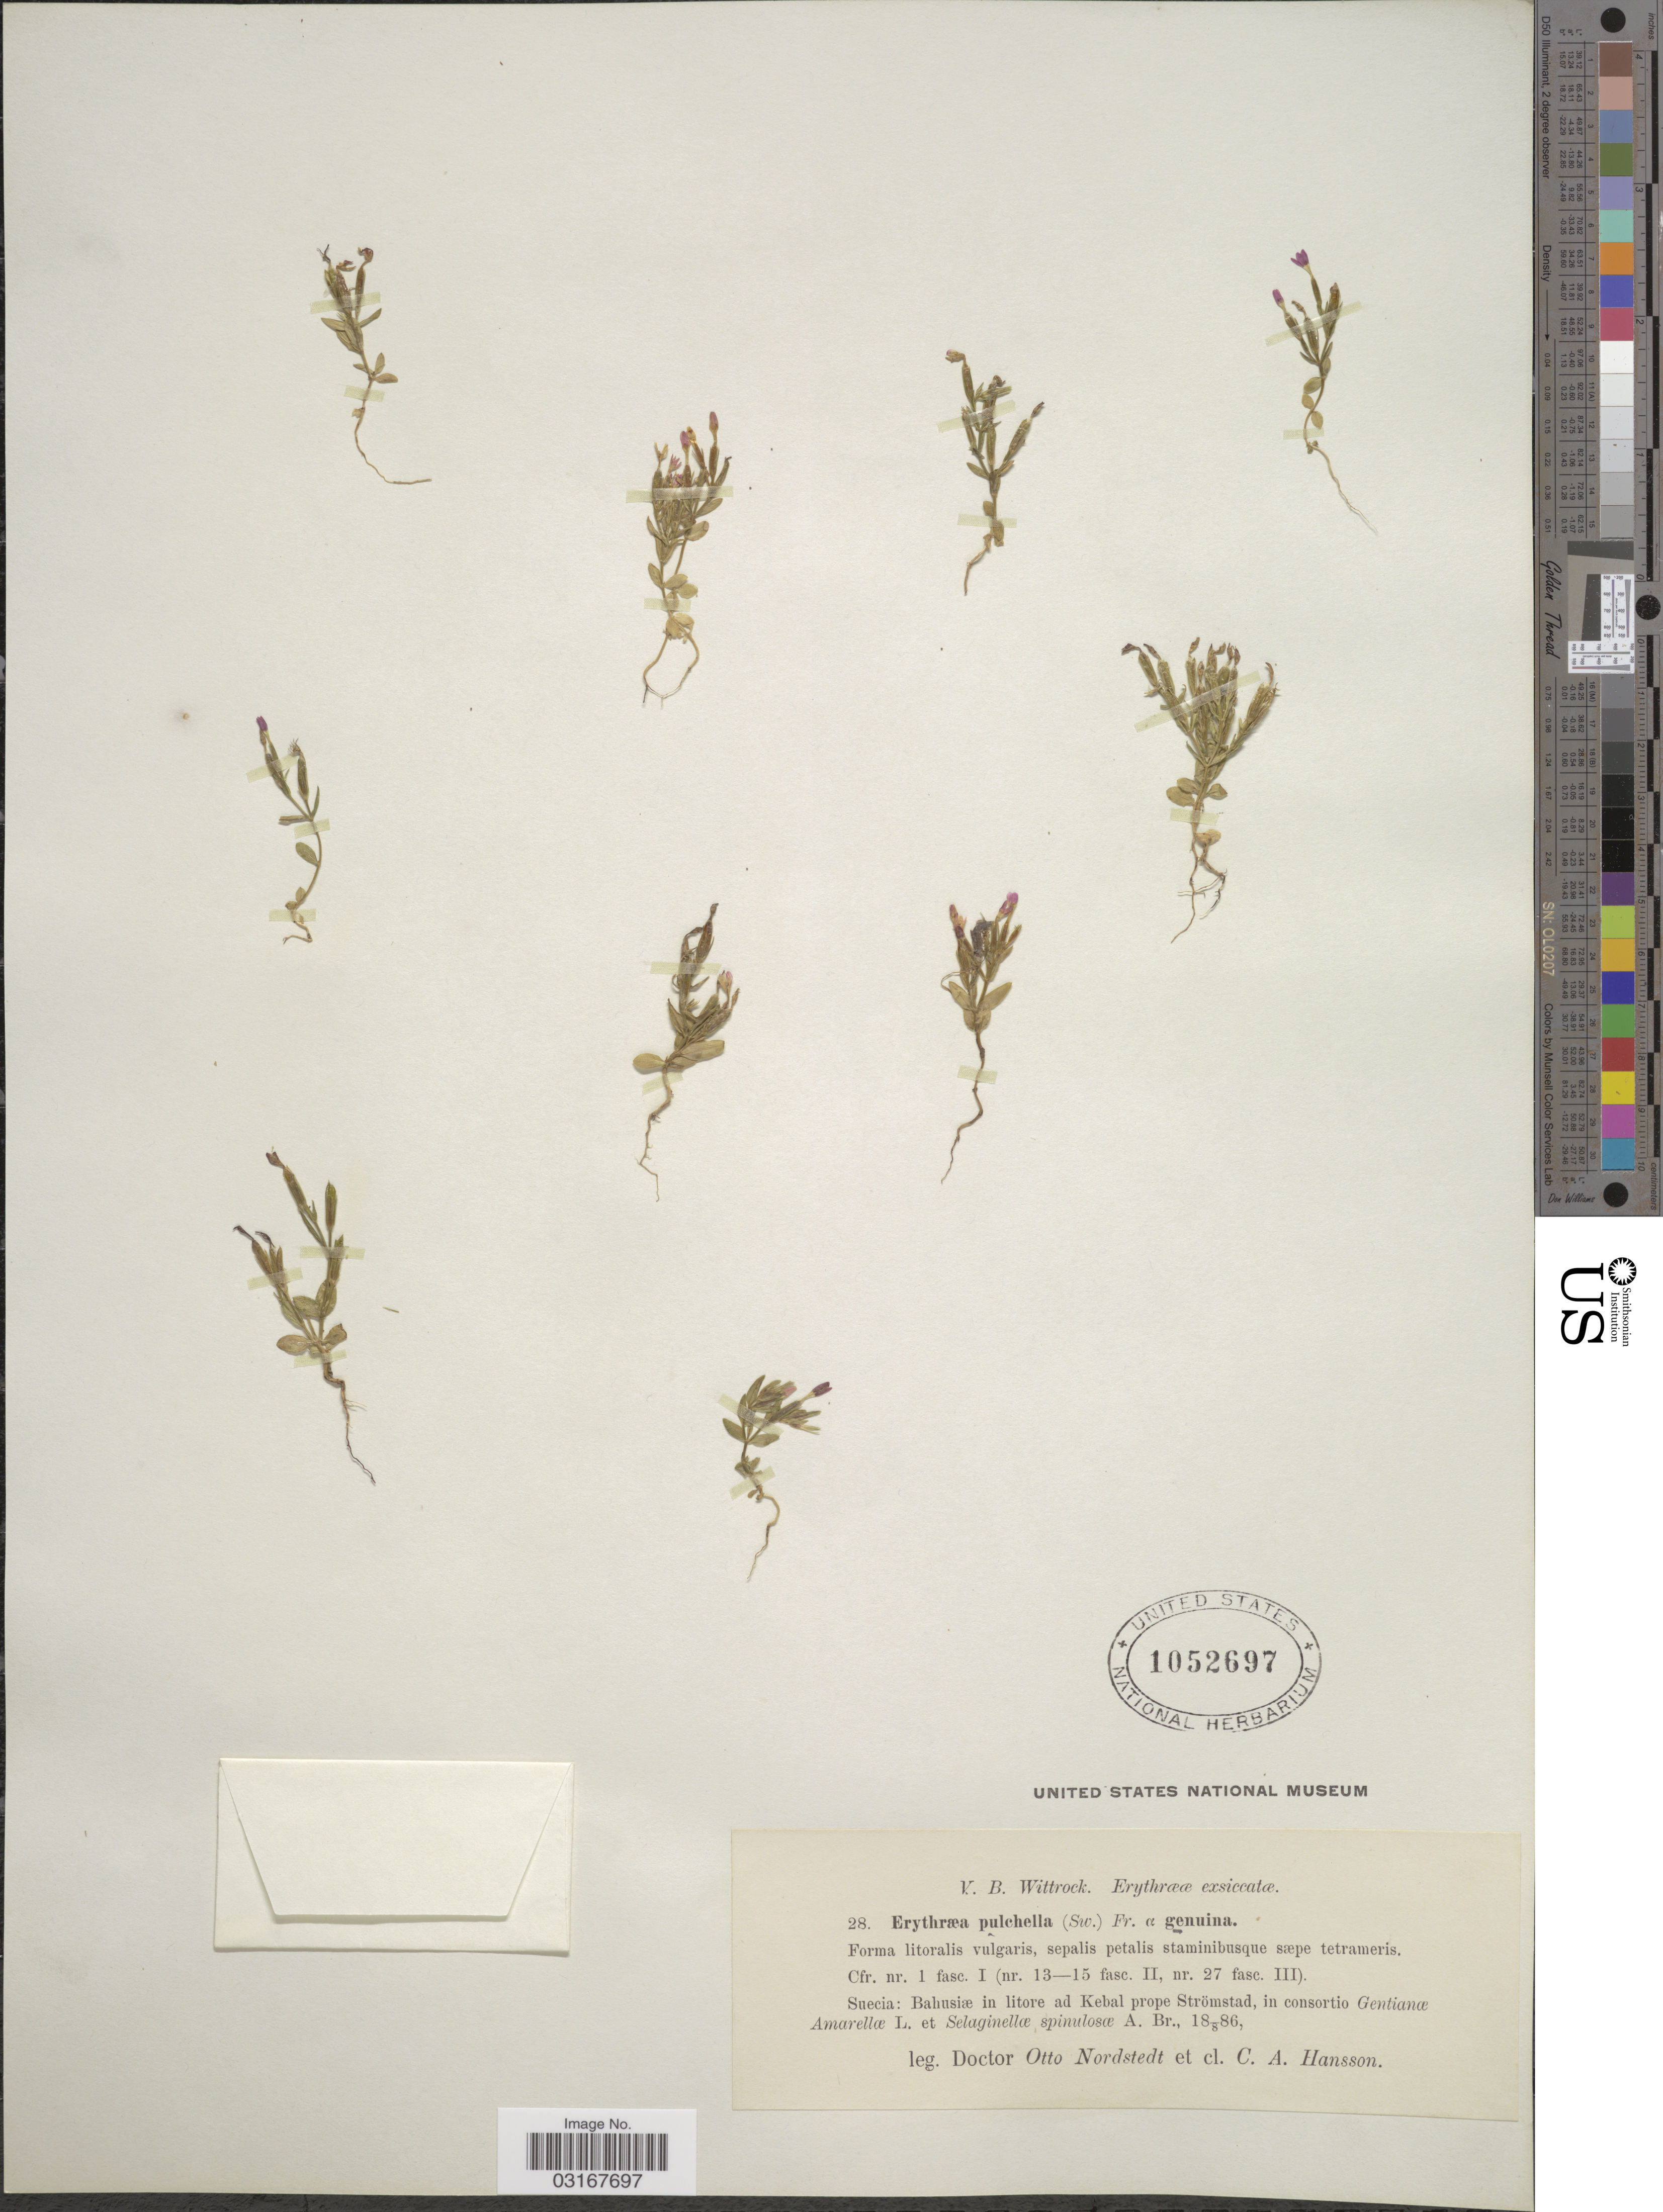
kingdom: Plantae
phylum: Tracheophyta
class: Magnoliopsida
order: Gentianales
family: Gentianaceae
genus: Centaurium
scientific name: Centaurium pulchellum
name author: (Sw.) Druce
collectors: C. Hansson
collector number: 28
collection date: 1886-08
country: Sweden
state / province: Västra Götaland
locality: Bahusiæ in litore ad Kebal prope Strömstad.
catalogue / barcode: US 1052697